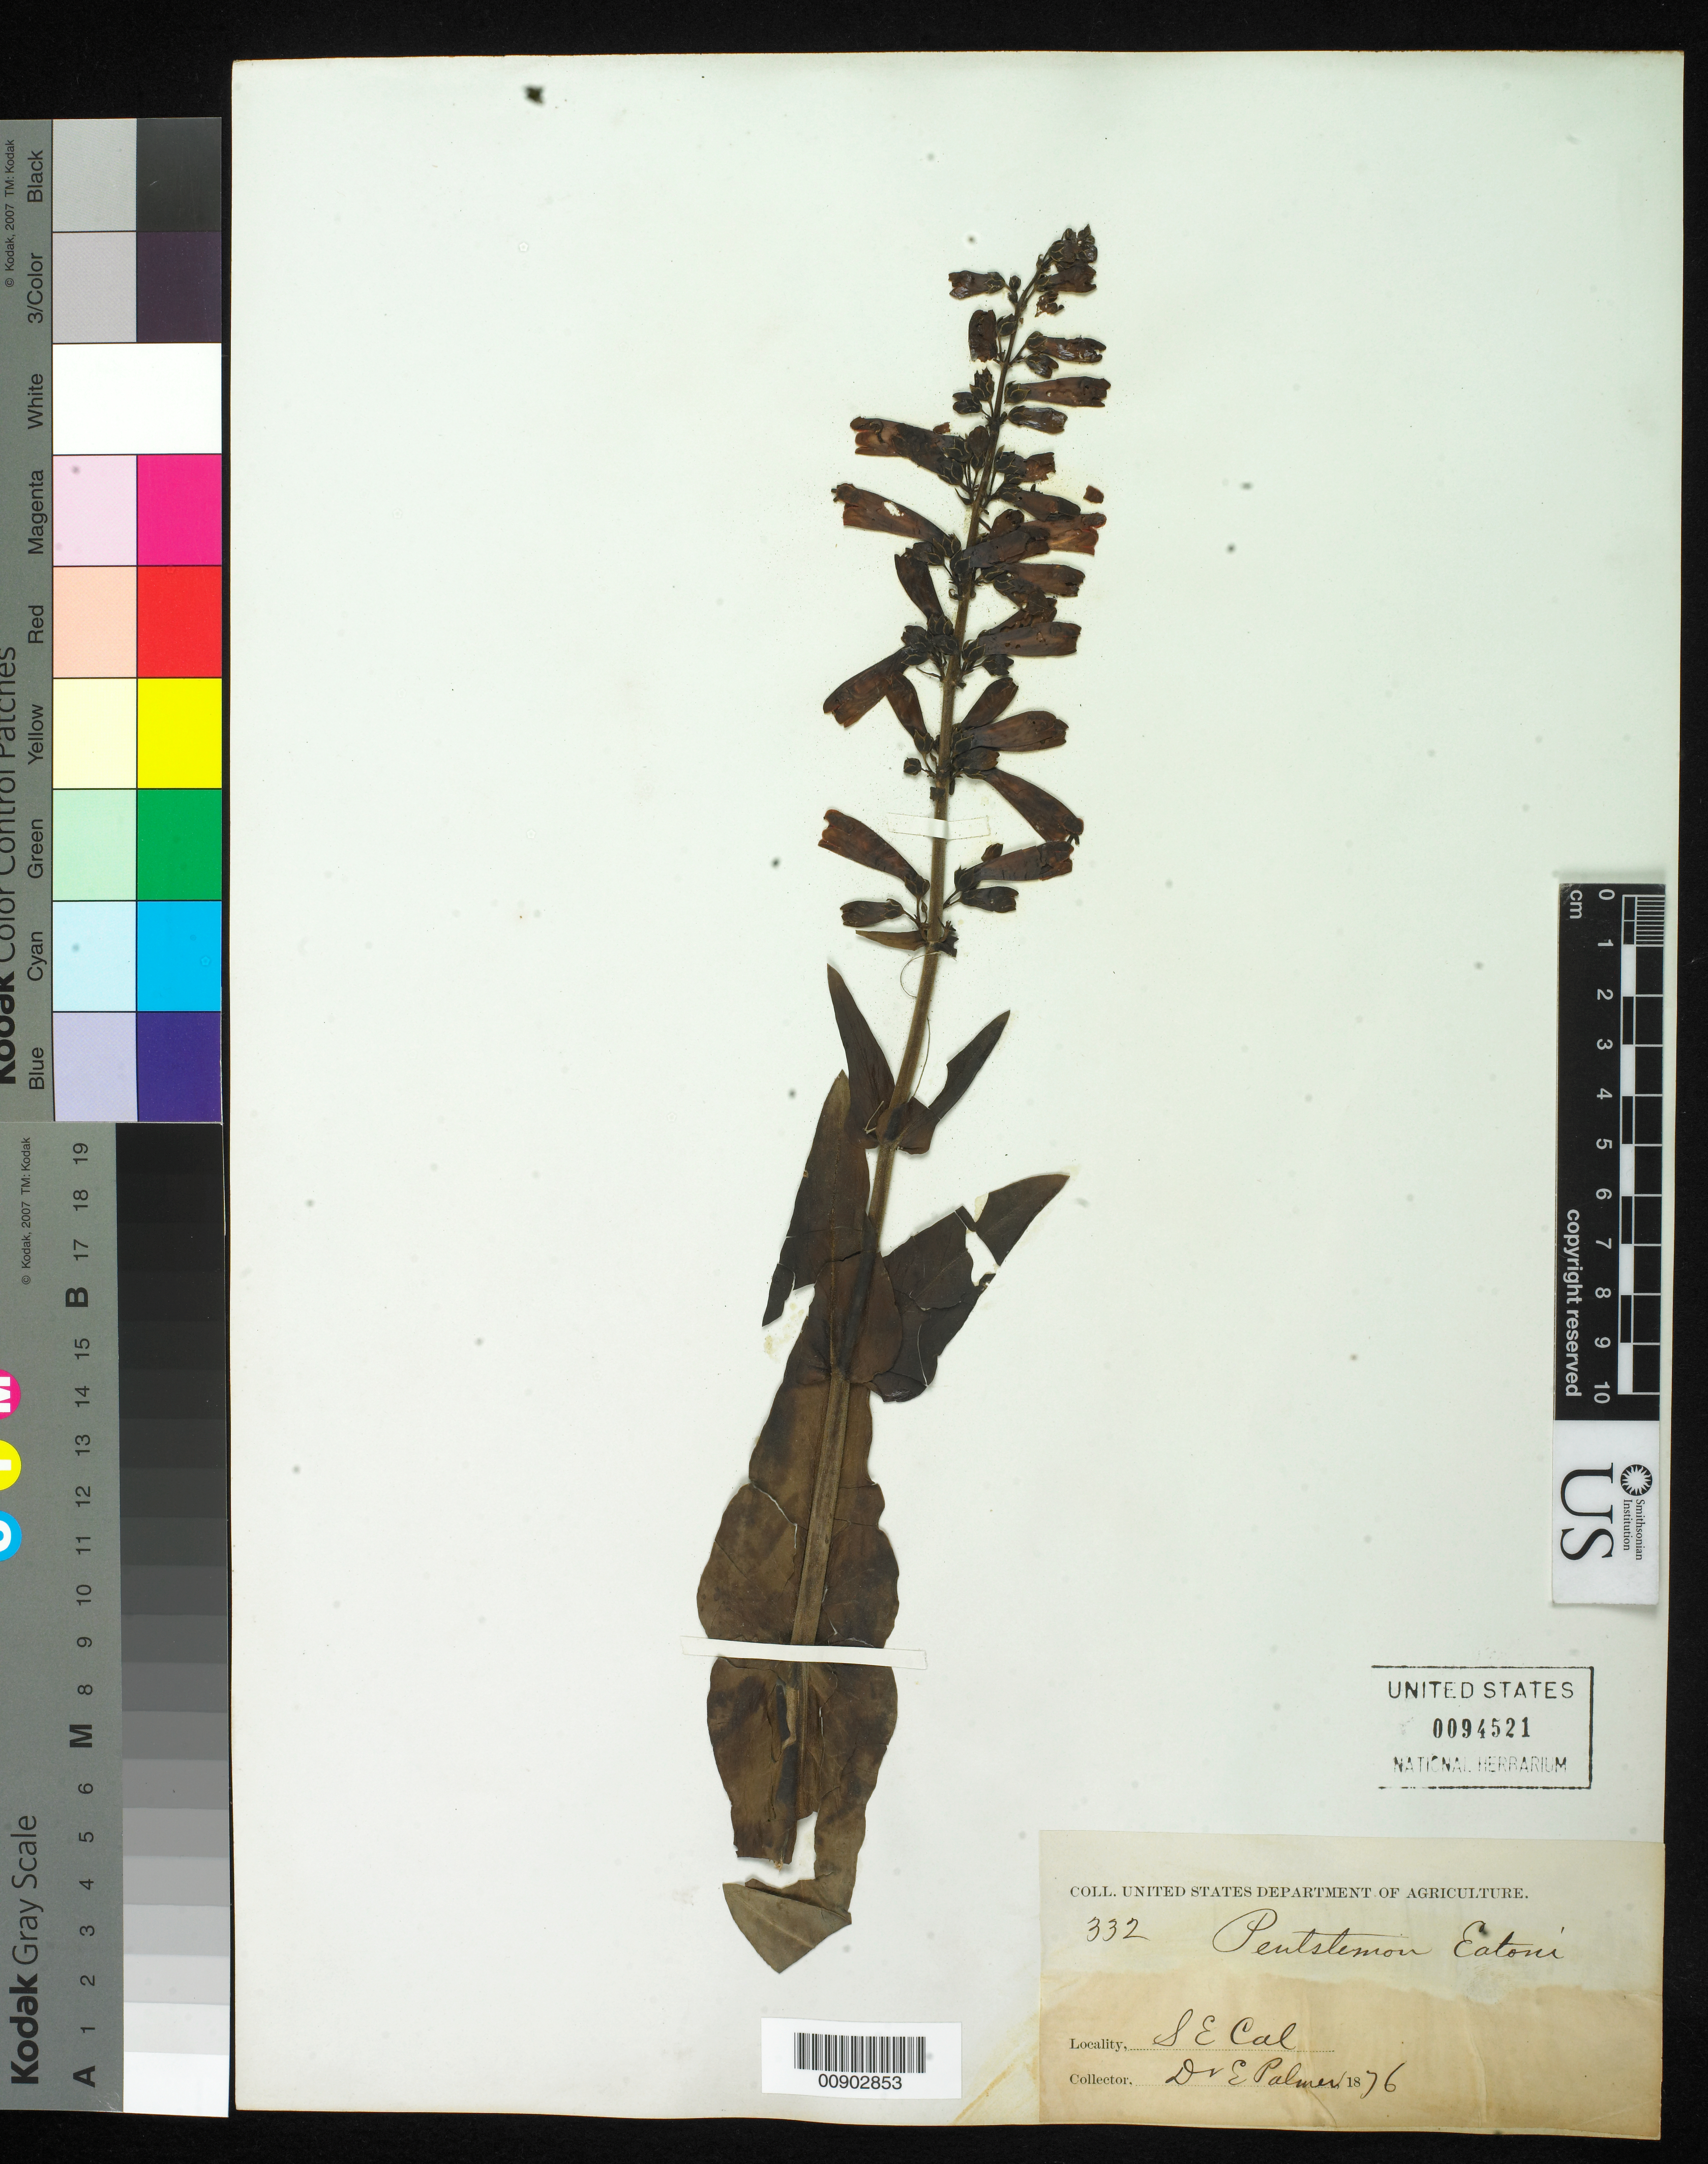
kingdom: Plantae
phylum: Tracheophyta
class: Magnoliopsida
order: Lamiales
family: Plantaginaceae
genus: Penstemon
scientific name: Penstemon eatonii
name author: A. Gray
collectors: E. Palmer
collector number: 332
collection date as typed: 1876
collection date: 1876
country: United States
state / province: California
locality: SE California.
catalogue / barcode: US 94521